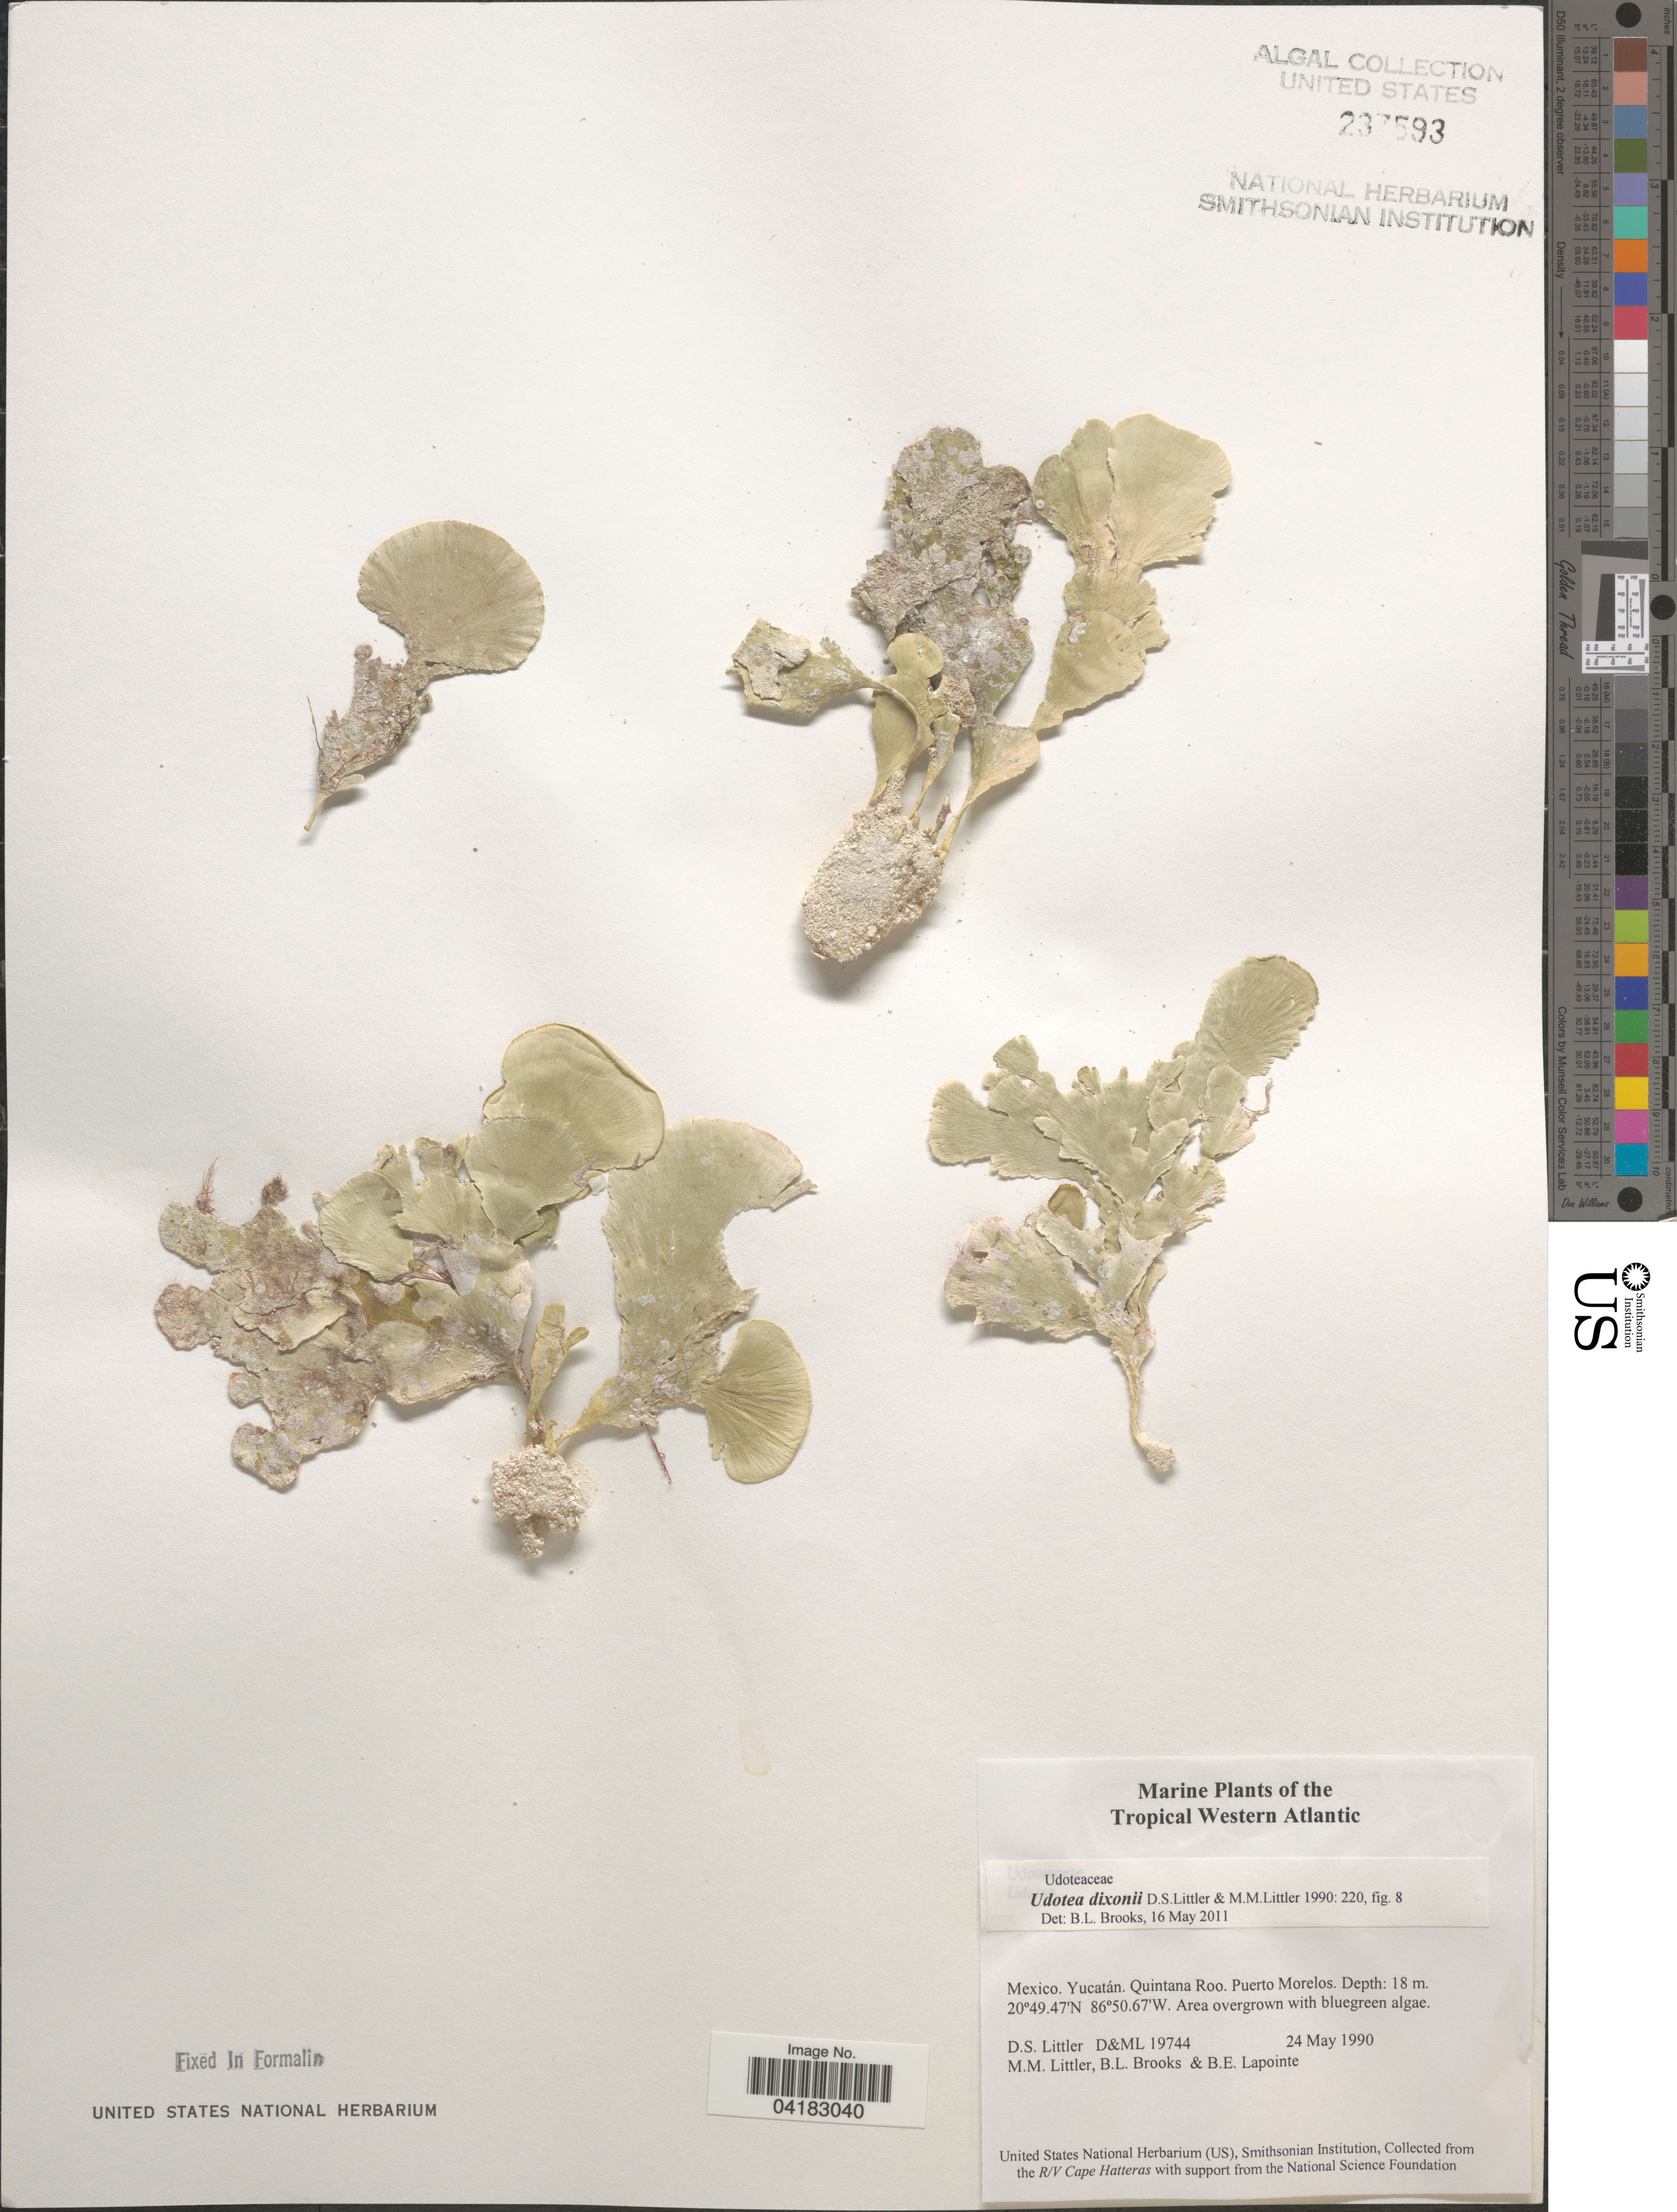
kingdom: Plantae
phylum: Chlorophyta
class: Ulvophyceae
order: Bryopsidales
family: Udoteaceae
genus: Udotea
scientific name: Udotea dixonii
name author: D.S. Littler & Littler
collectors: D. S. Littler, B. Brooks & B. Lapointe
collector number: D&ML19744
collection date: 1990-05-24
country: Mexico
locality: Tropical Western Atlantic. Yucatán. Quintana Roo. Puerto Morelos.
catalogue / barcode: US 237593